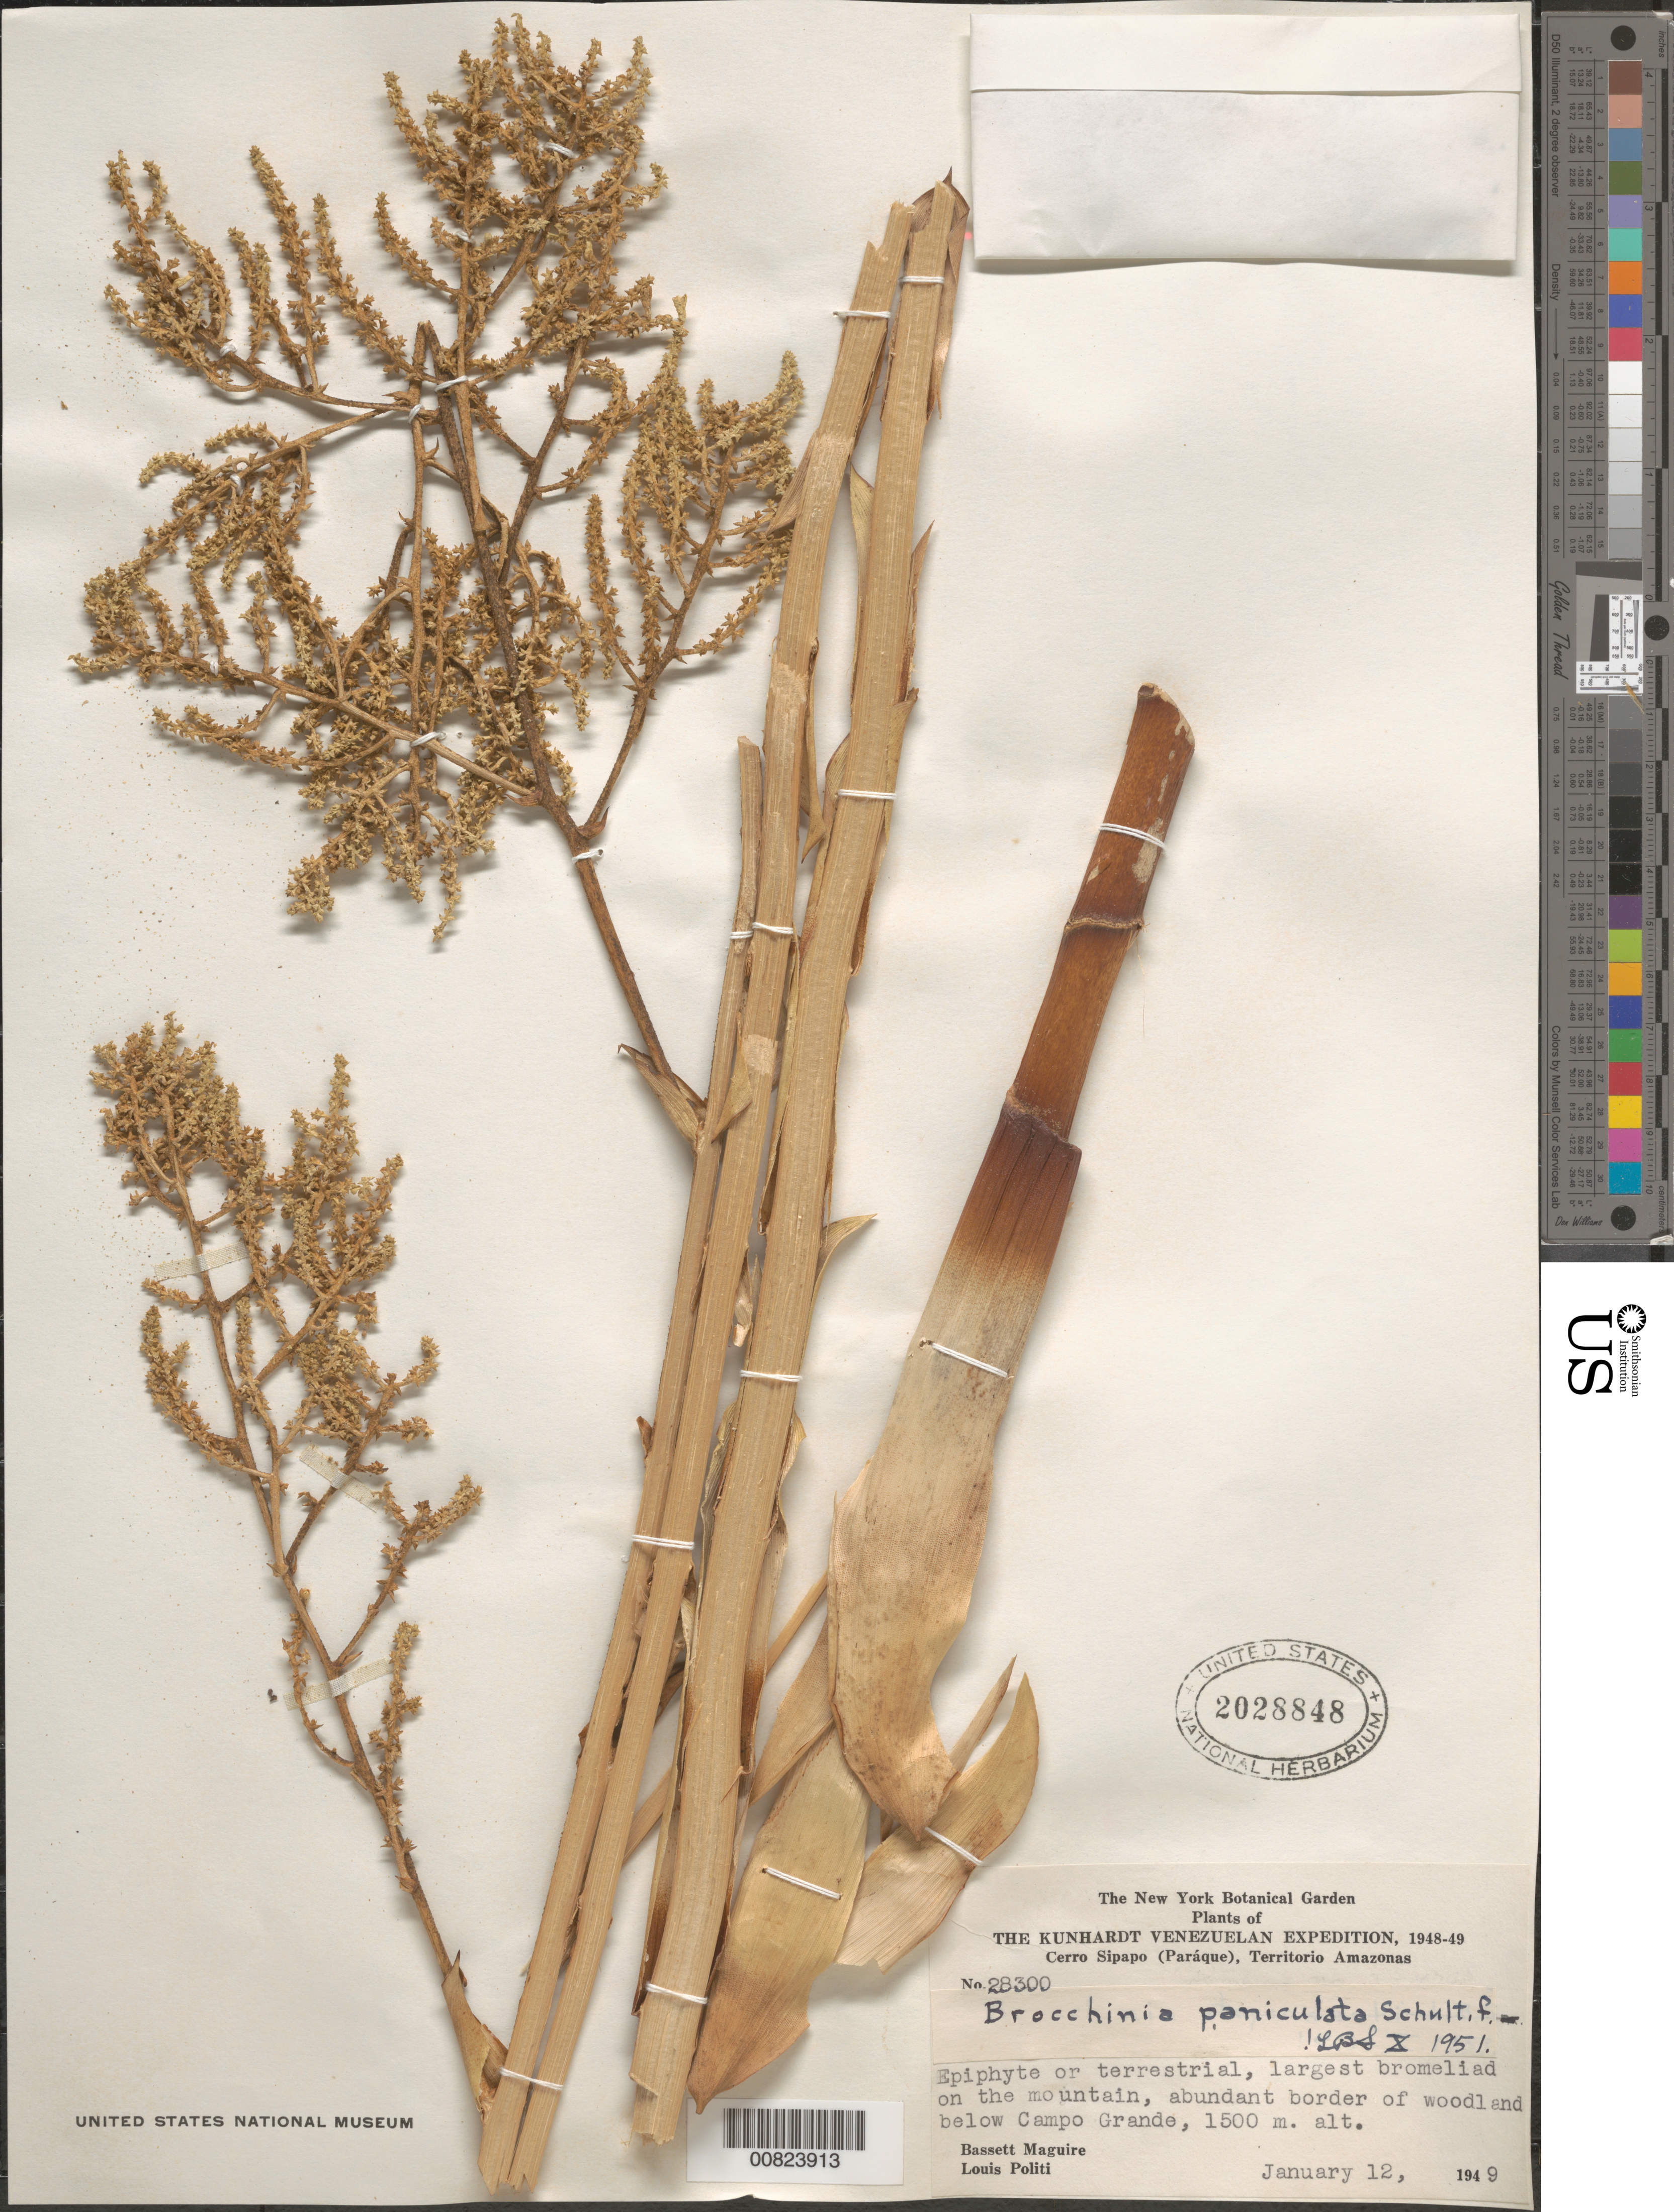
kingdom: Plantae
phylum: Tracheophyta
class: Liliopsida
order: Poales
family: Bromeliaceae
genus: Brocchinia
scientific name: Brocchinia paniculata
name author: Schult. f.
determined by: Smith, Lyman B., (US), NMNH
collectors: B. Maguire & L. Politi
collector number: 28300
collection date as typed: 12-Jan-49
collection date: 1949-01-12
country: Venezuela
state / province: Amazonas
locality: Cerro Sipapo (Paráque), Campo Grande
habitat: Mountain; border of woodland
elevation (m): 1500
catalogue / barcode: US 2028848